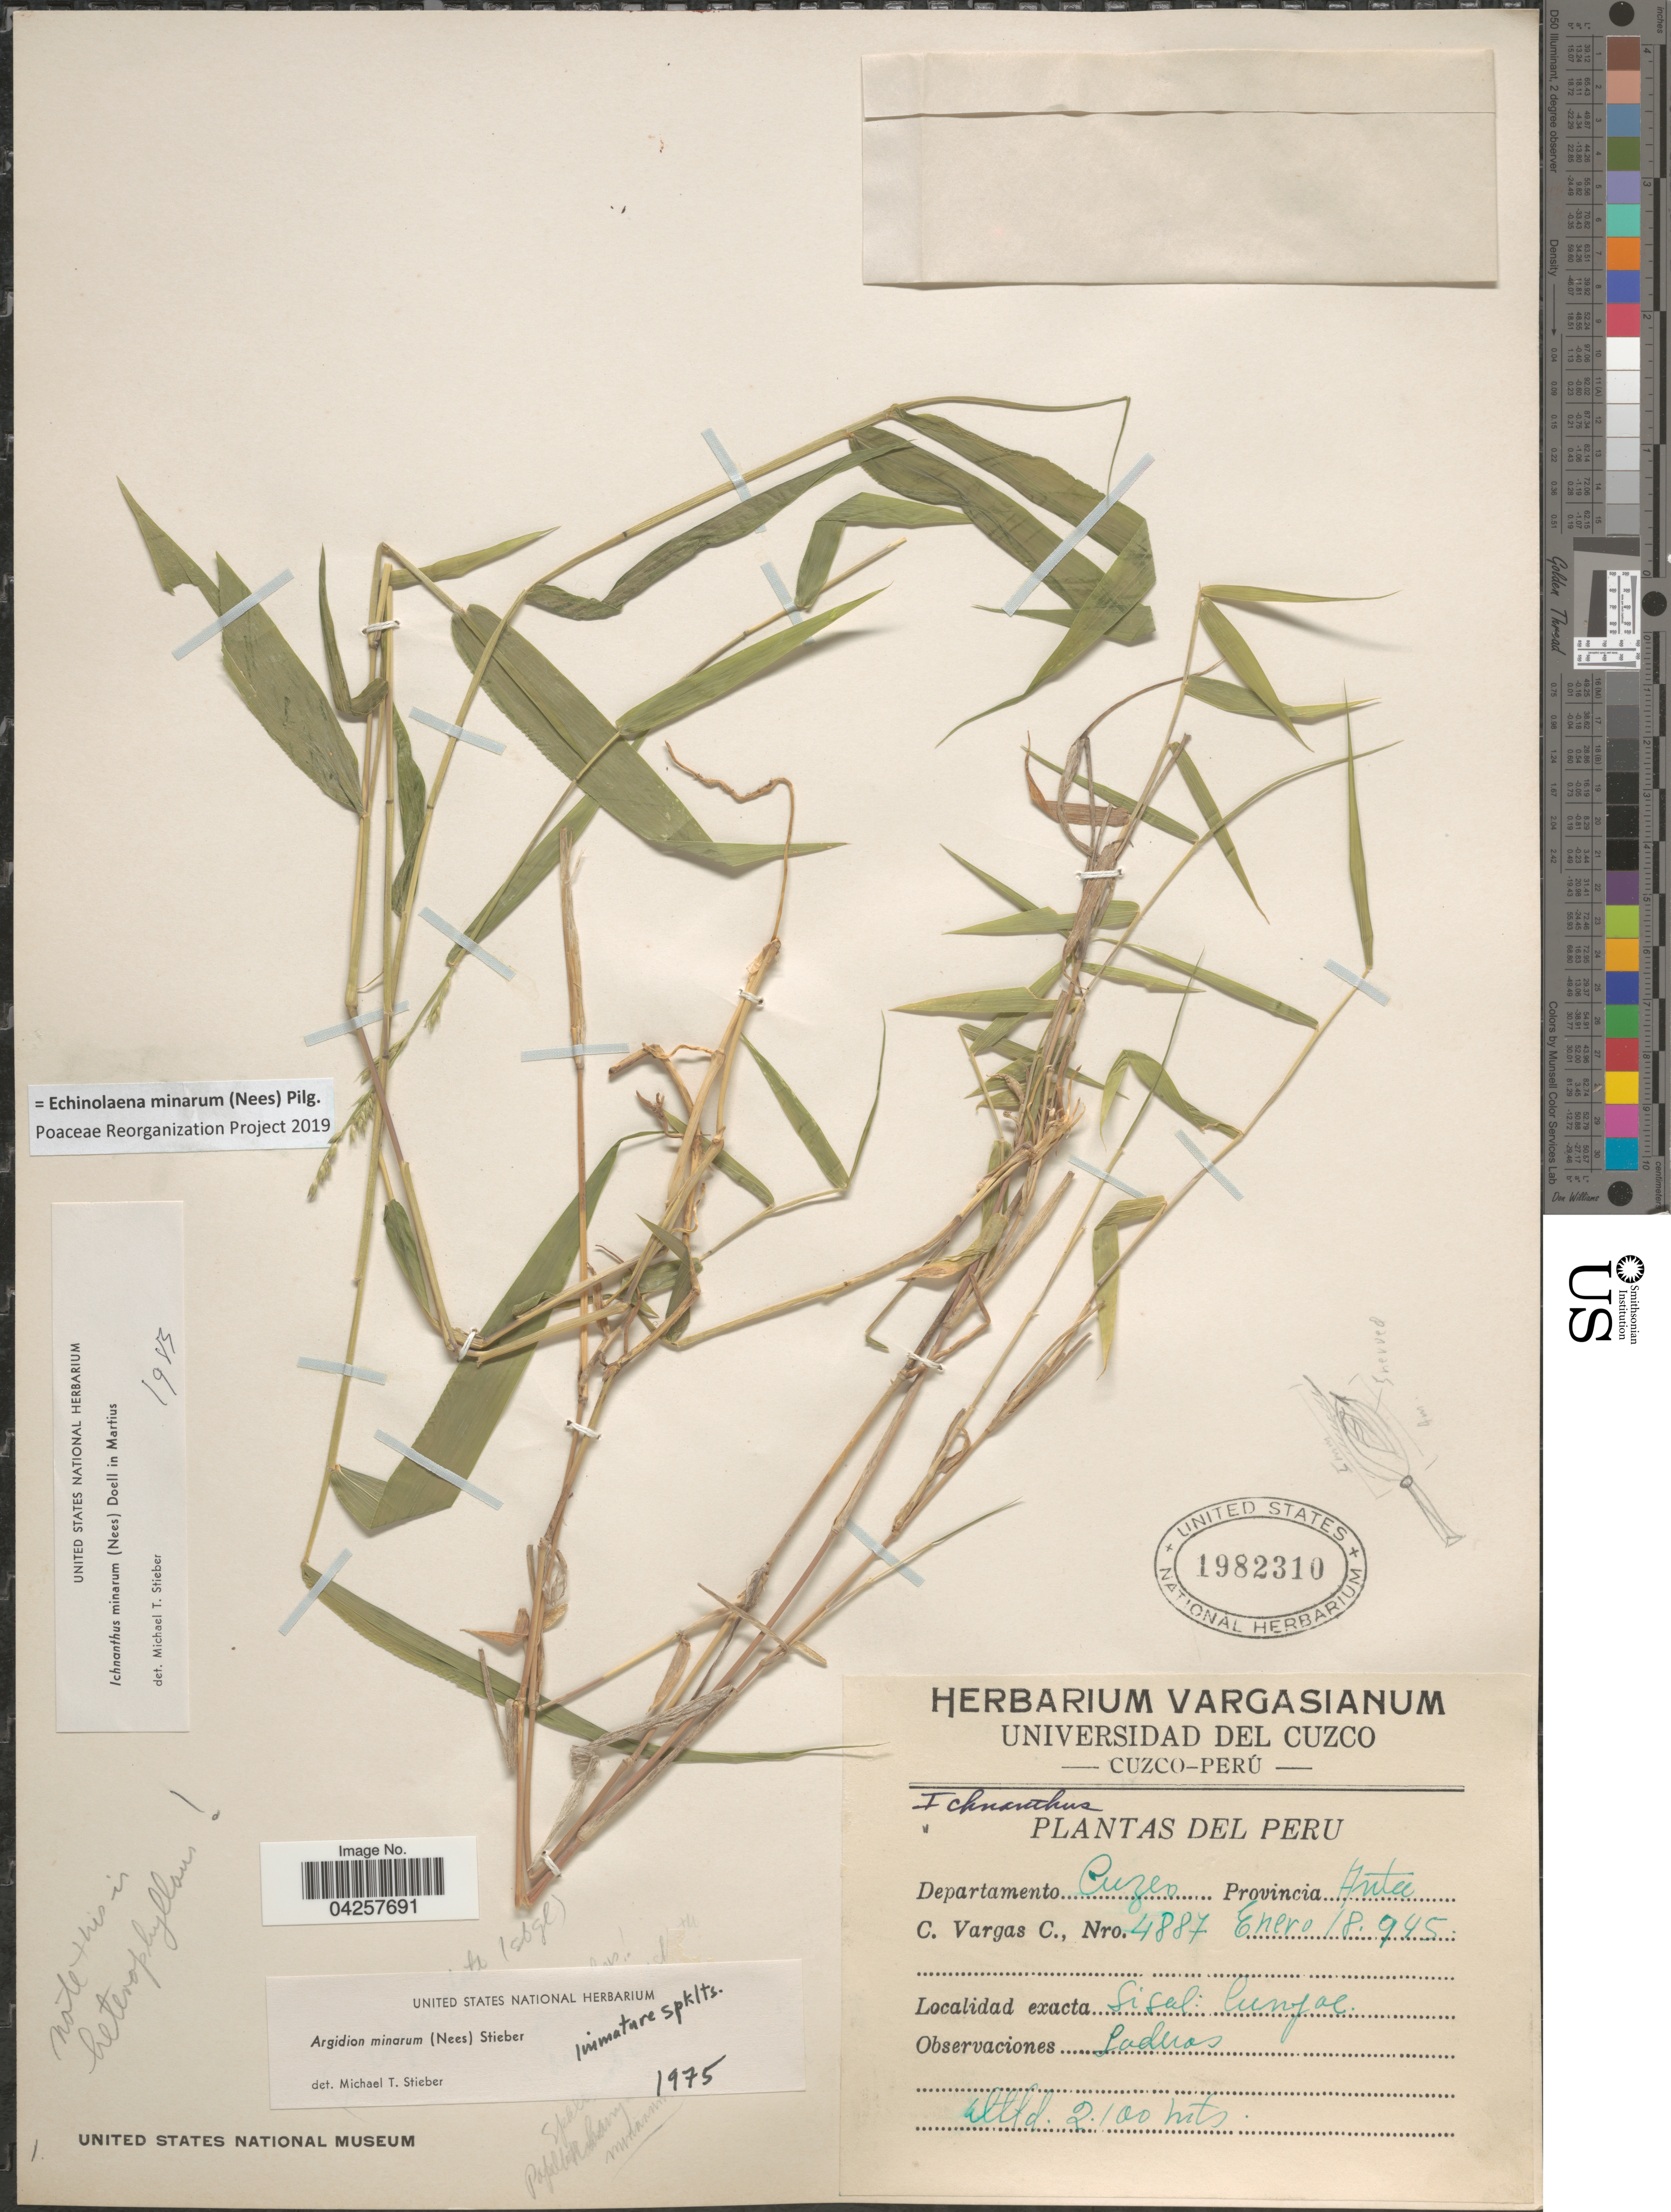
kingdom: Plantae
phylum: Tracheophyta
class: Liliopsida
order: Poales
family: Poaceae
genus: Echinolaena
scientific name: Echinolaena minarum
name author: (Nees) Pilg.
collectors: C. Vargas Calderón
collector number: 4887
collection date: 1945-01-18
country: Peru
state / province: Cusco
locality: Departamento Cuzco Provincia Anta.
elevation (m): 2100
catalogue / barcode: US 1982310